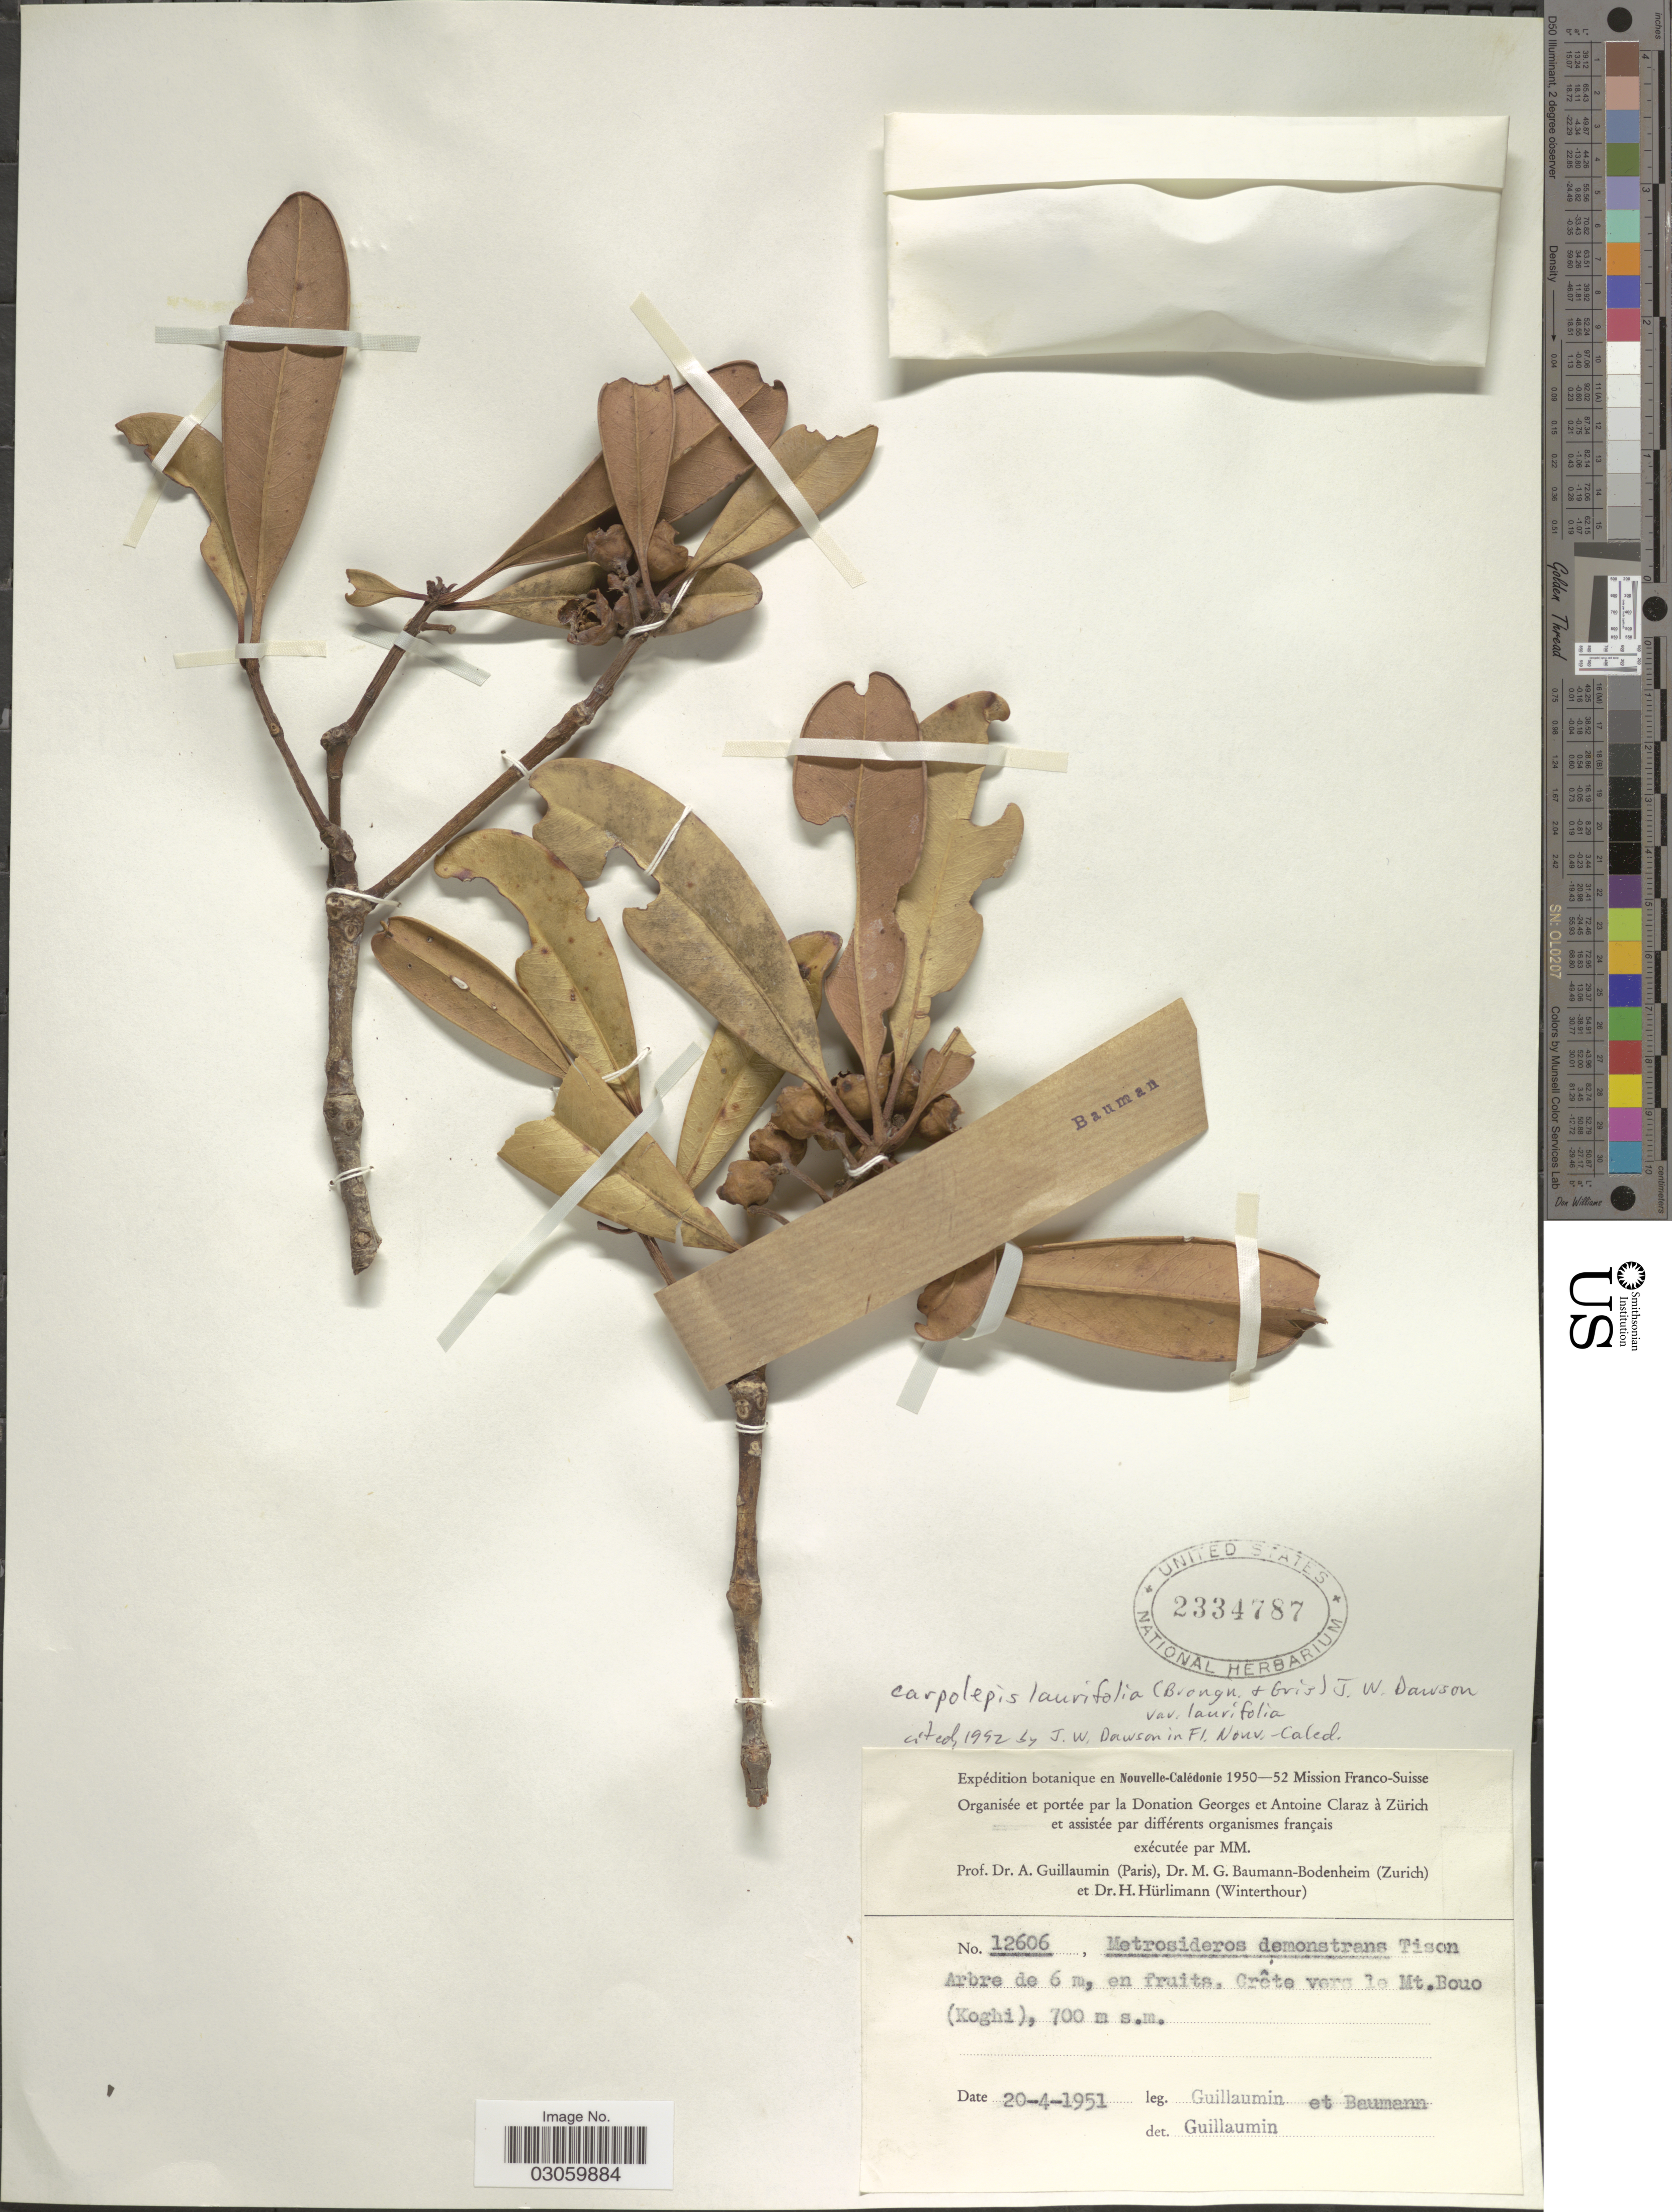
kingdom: Plantae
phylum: Tracheophyta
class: Magnoliopsida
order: Myrtales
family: Myrtaceae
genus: Metrosideros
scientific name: Metrosideros laurifolia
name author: Brongn. & Gris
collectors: A. Guillaumin & M. G. Baumann-Bodenheim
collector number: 12606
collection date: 1951-04-20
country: New Caledonia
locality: Crête vers le Mt. Bouo (Koghi).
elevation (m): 700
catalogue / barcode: US 2334787